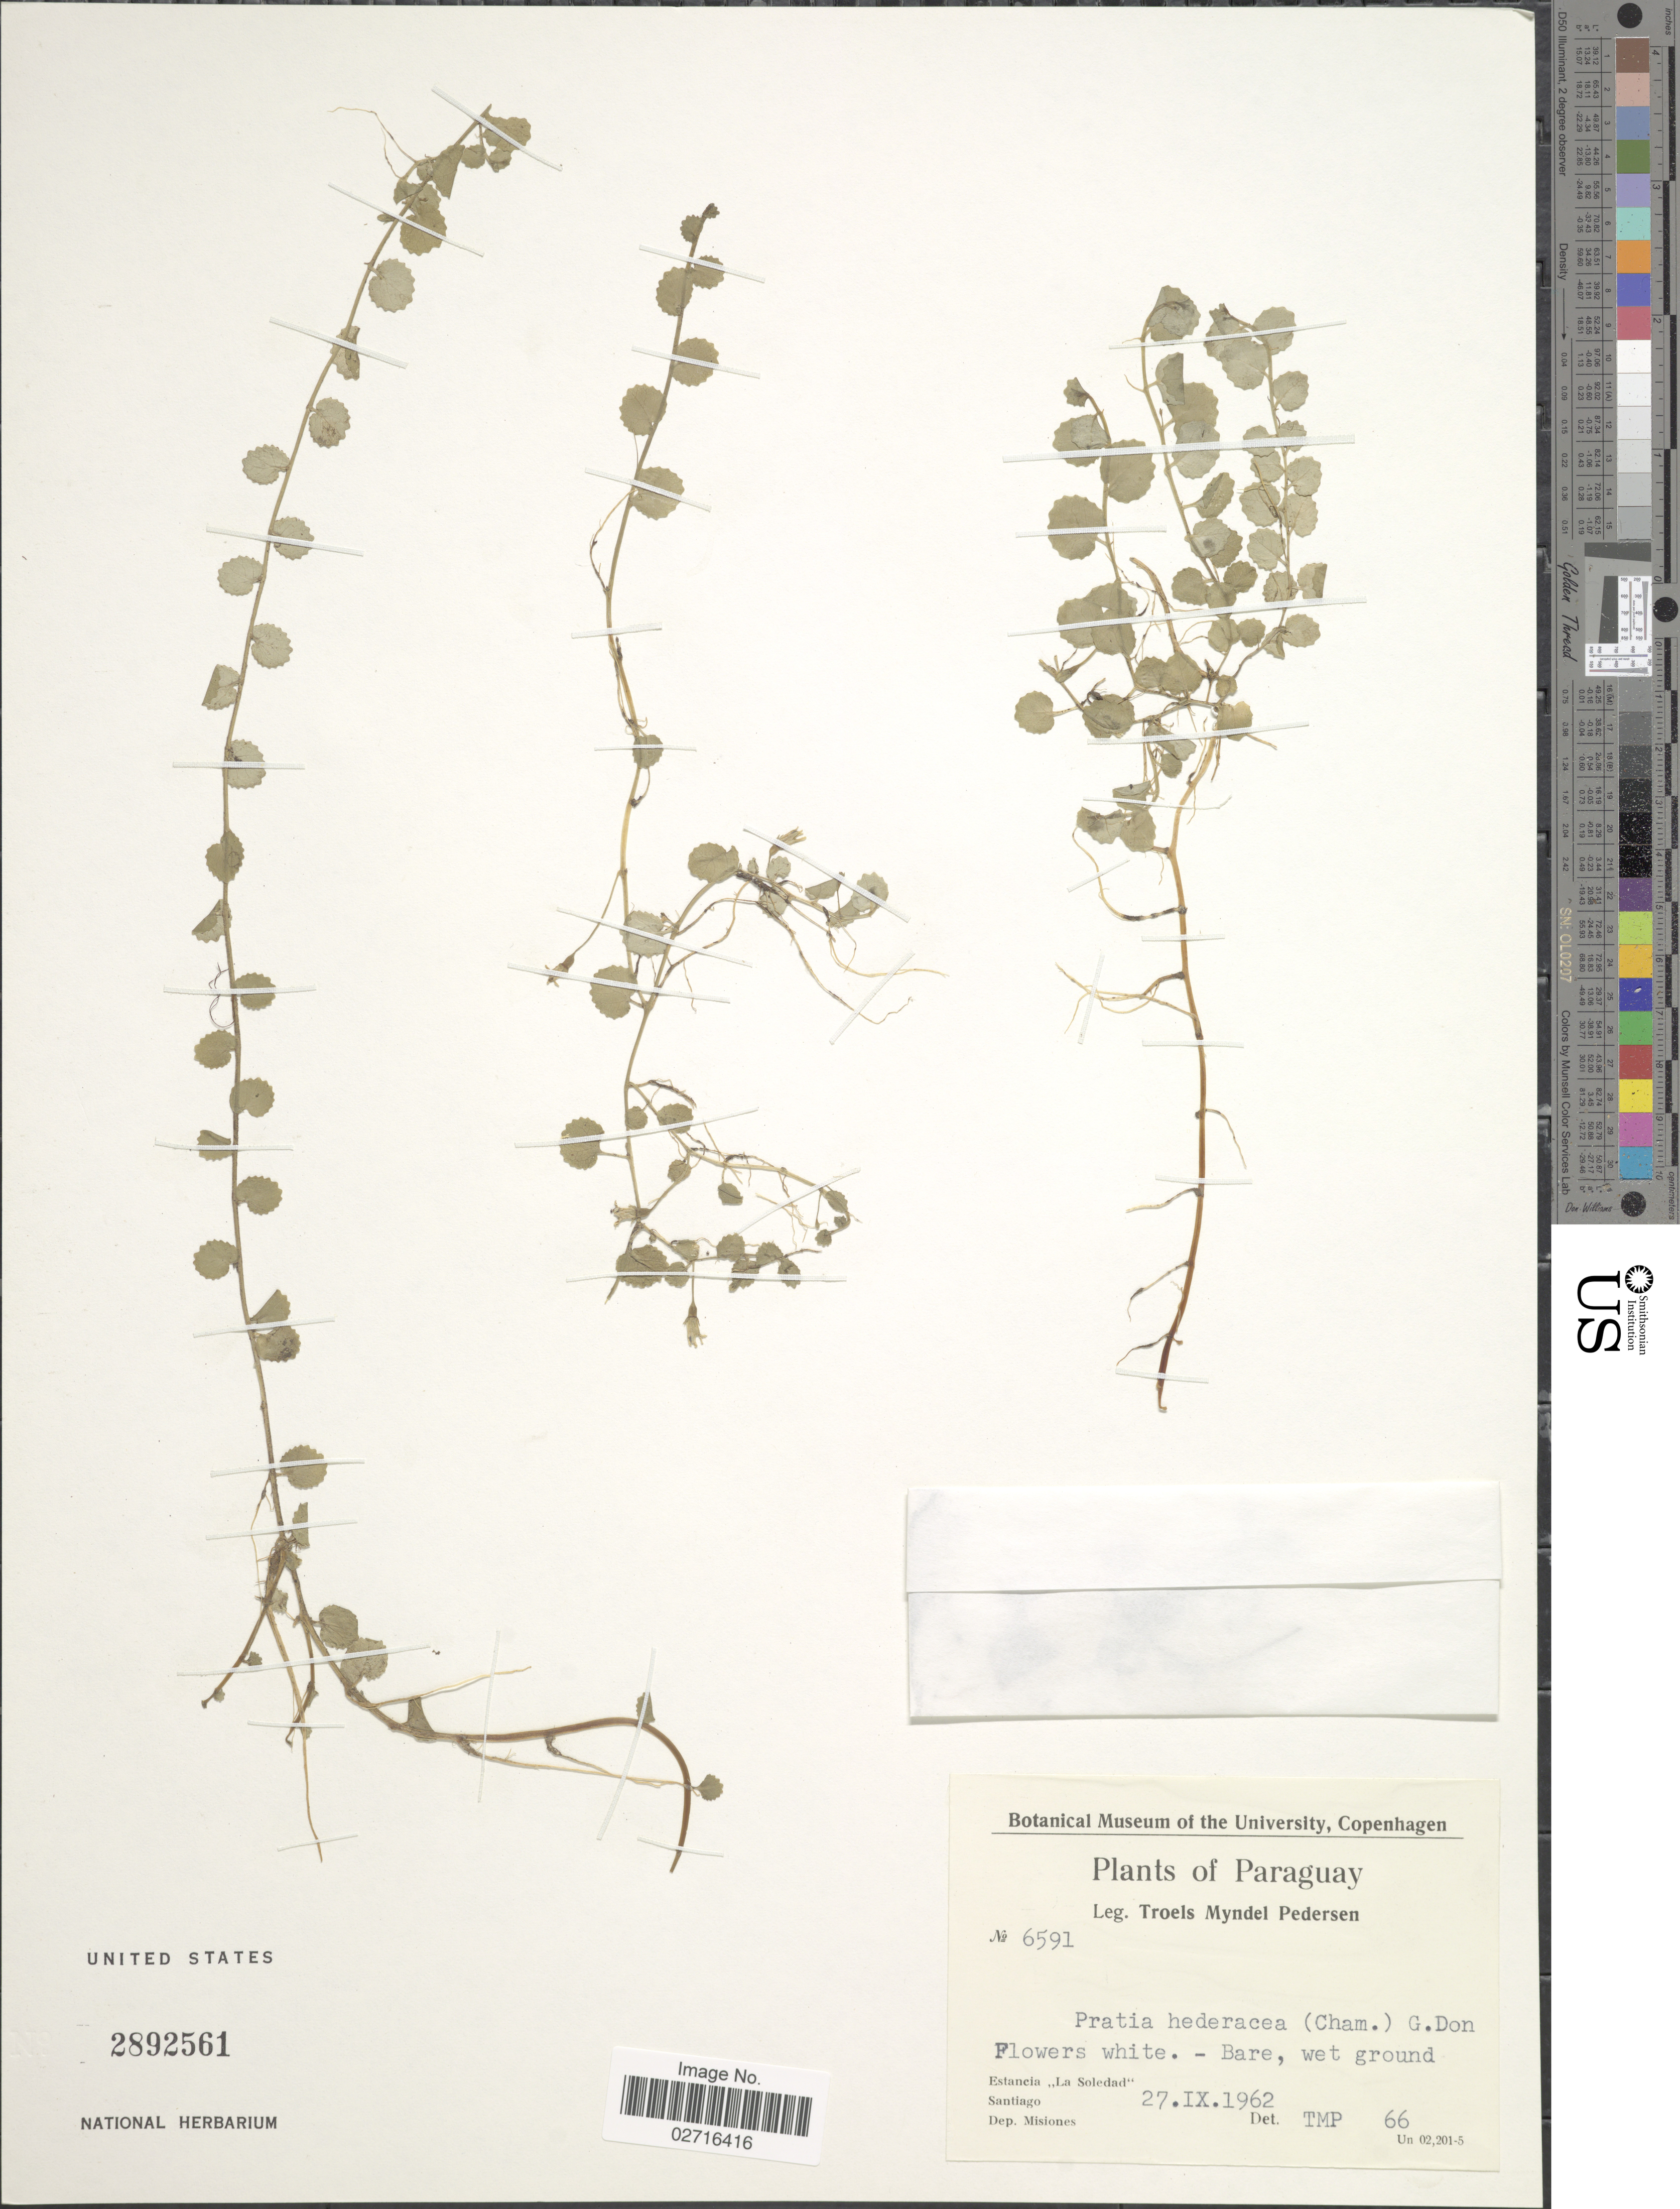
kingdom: Plantae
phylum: Tracheophyta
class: Magnoliopsida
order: Asterales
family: Campanulaceae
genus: Pratia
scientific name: Pratia hederacea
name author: (Cham.) G. Don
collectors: T. Pederson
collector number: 6591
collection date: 1962-09-27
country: Paraguay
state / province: Misiones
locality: Estancia ,,La Soledad' Santiago, Dep. Misiones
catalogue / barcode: US 2892561